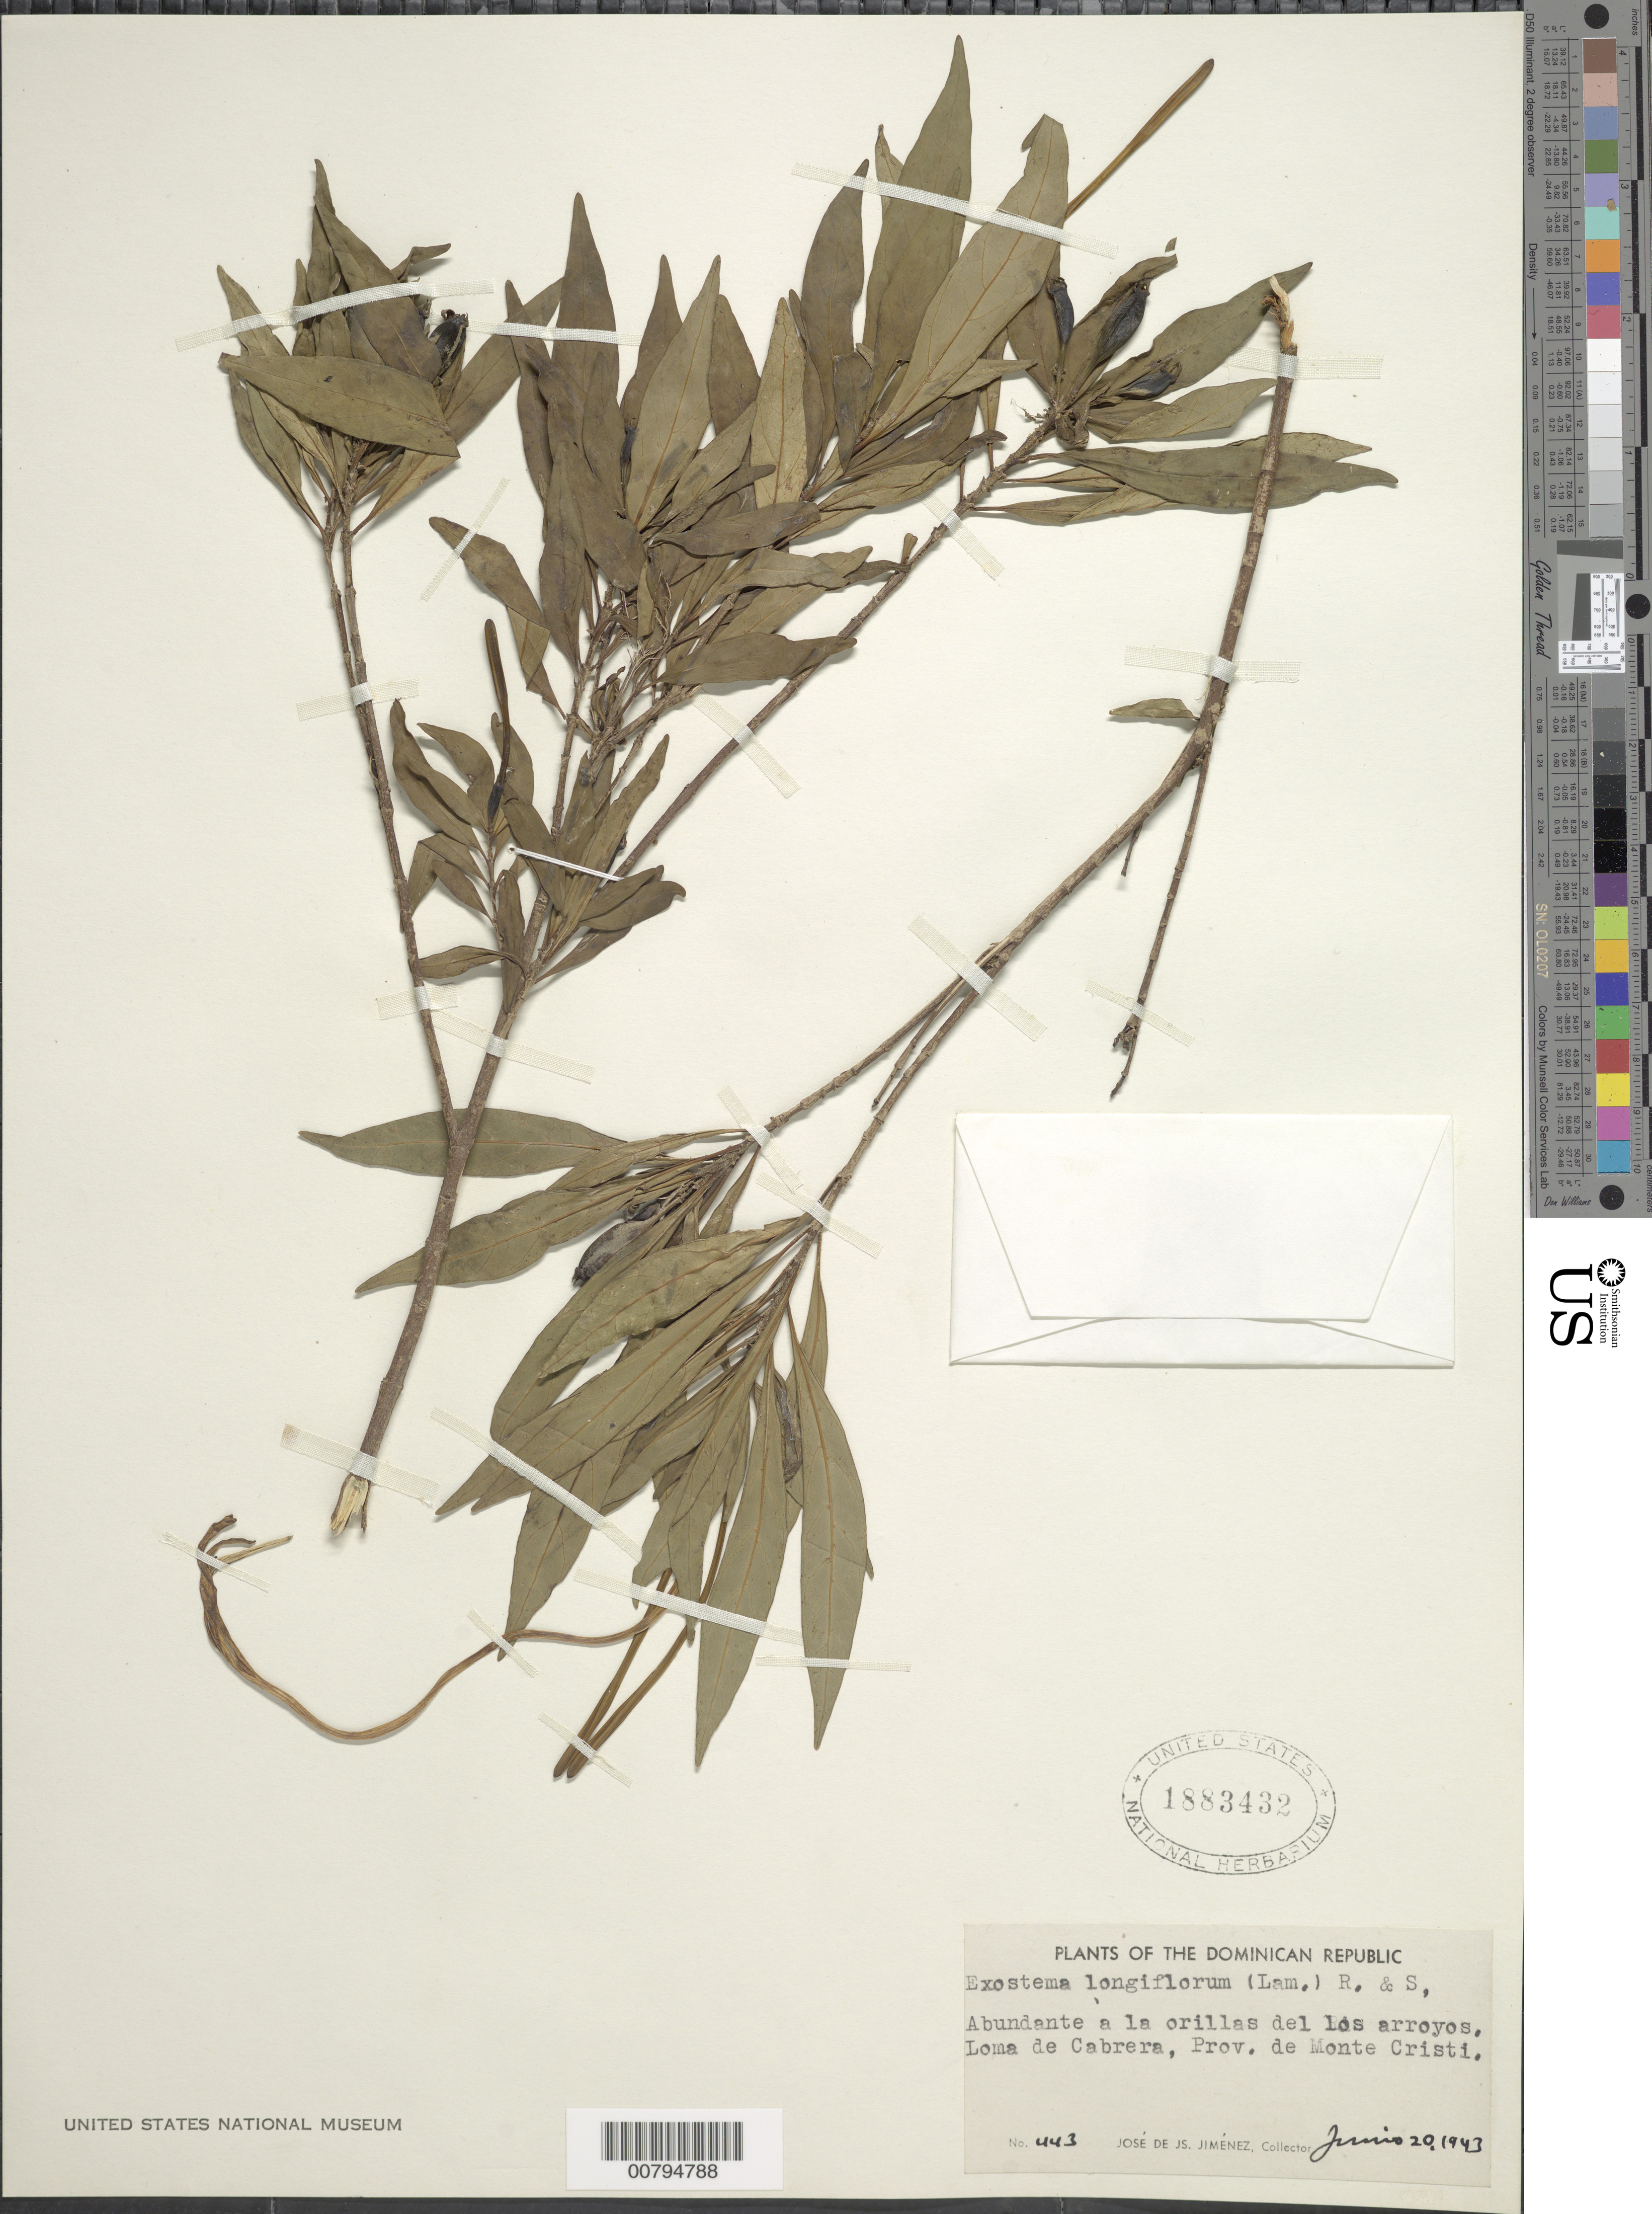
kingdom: Plantae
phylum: Tracheophyta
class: Magnoliopsida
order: Gentianales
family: Rubiaceae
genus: Exostema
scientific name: Exostema longiflorum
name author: (Lamb.) Roem. & Schult.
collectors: J. J. Jiménez Almonte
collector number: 443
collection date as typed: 20 Jun 1943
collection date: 1943-06-20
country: Dominican Republic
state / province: Monte Cristi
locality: Loma de Cabrera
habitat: A la orillas del los arroyos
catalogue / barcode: US 1883432